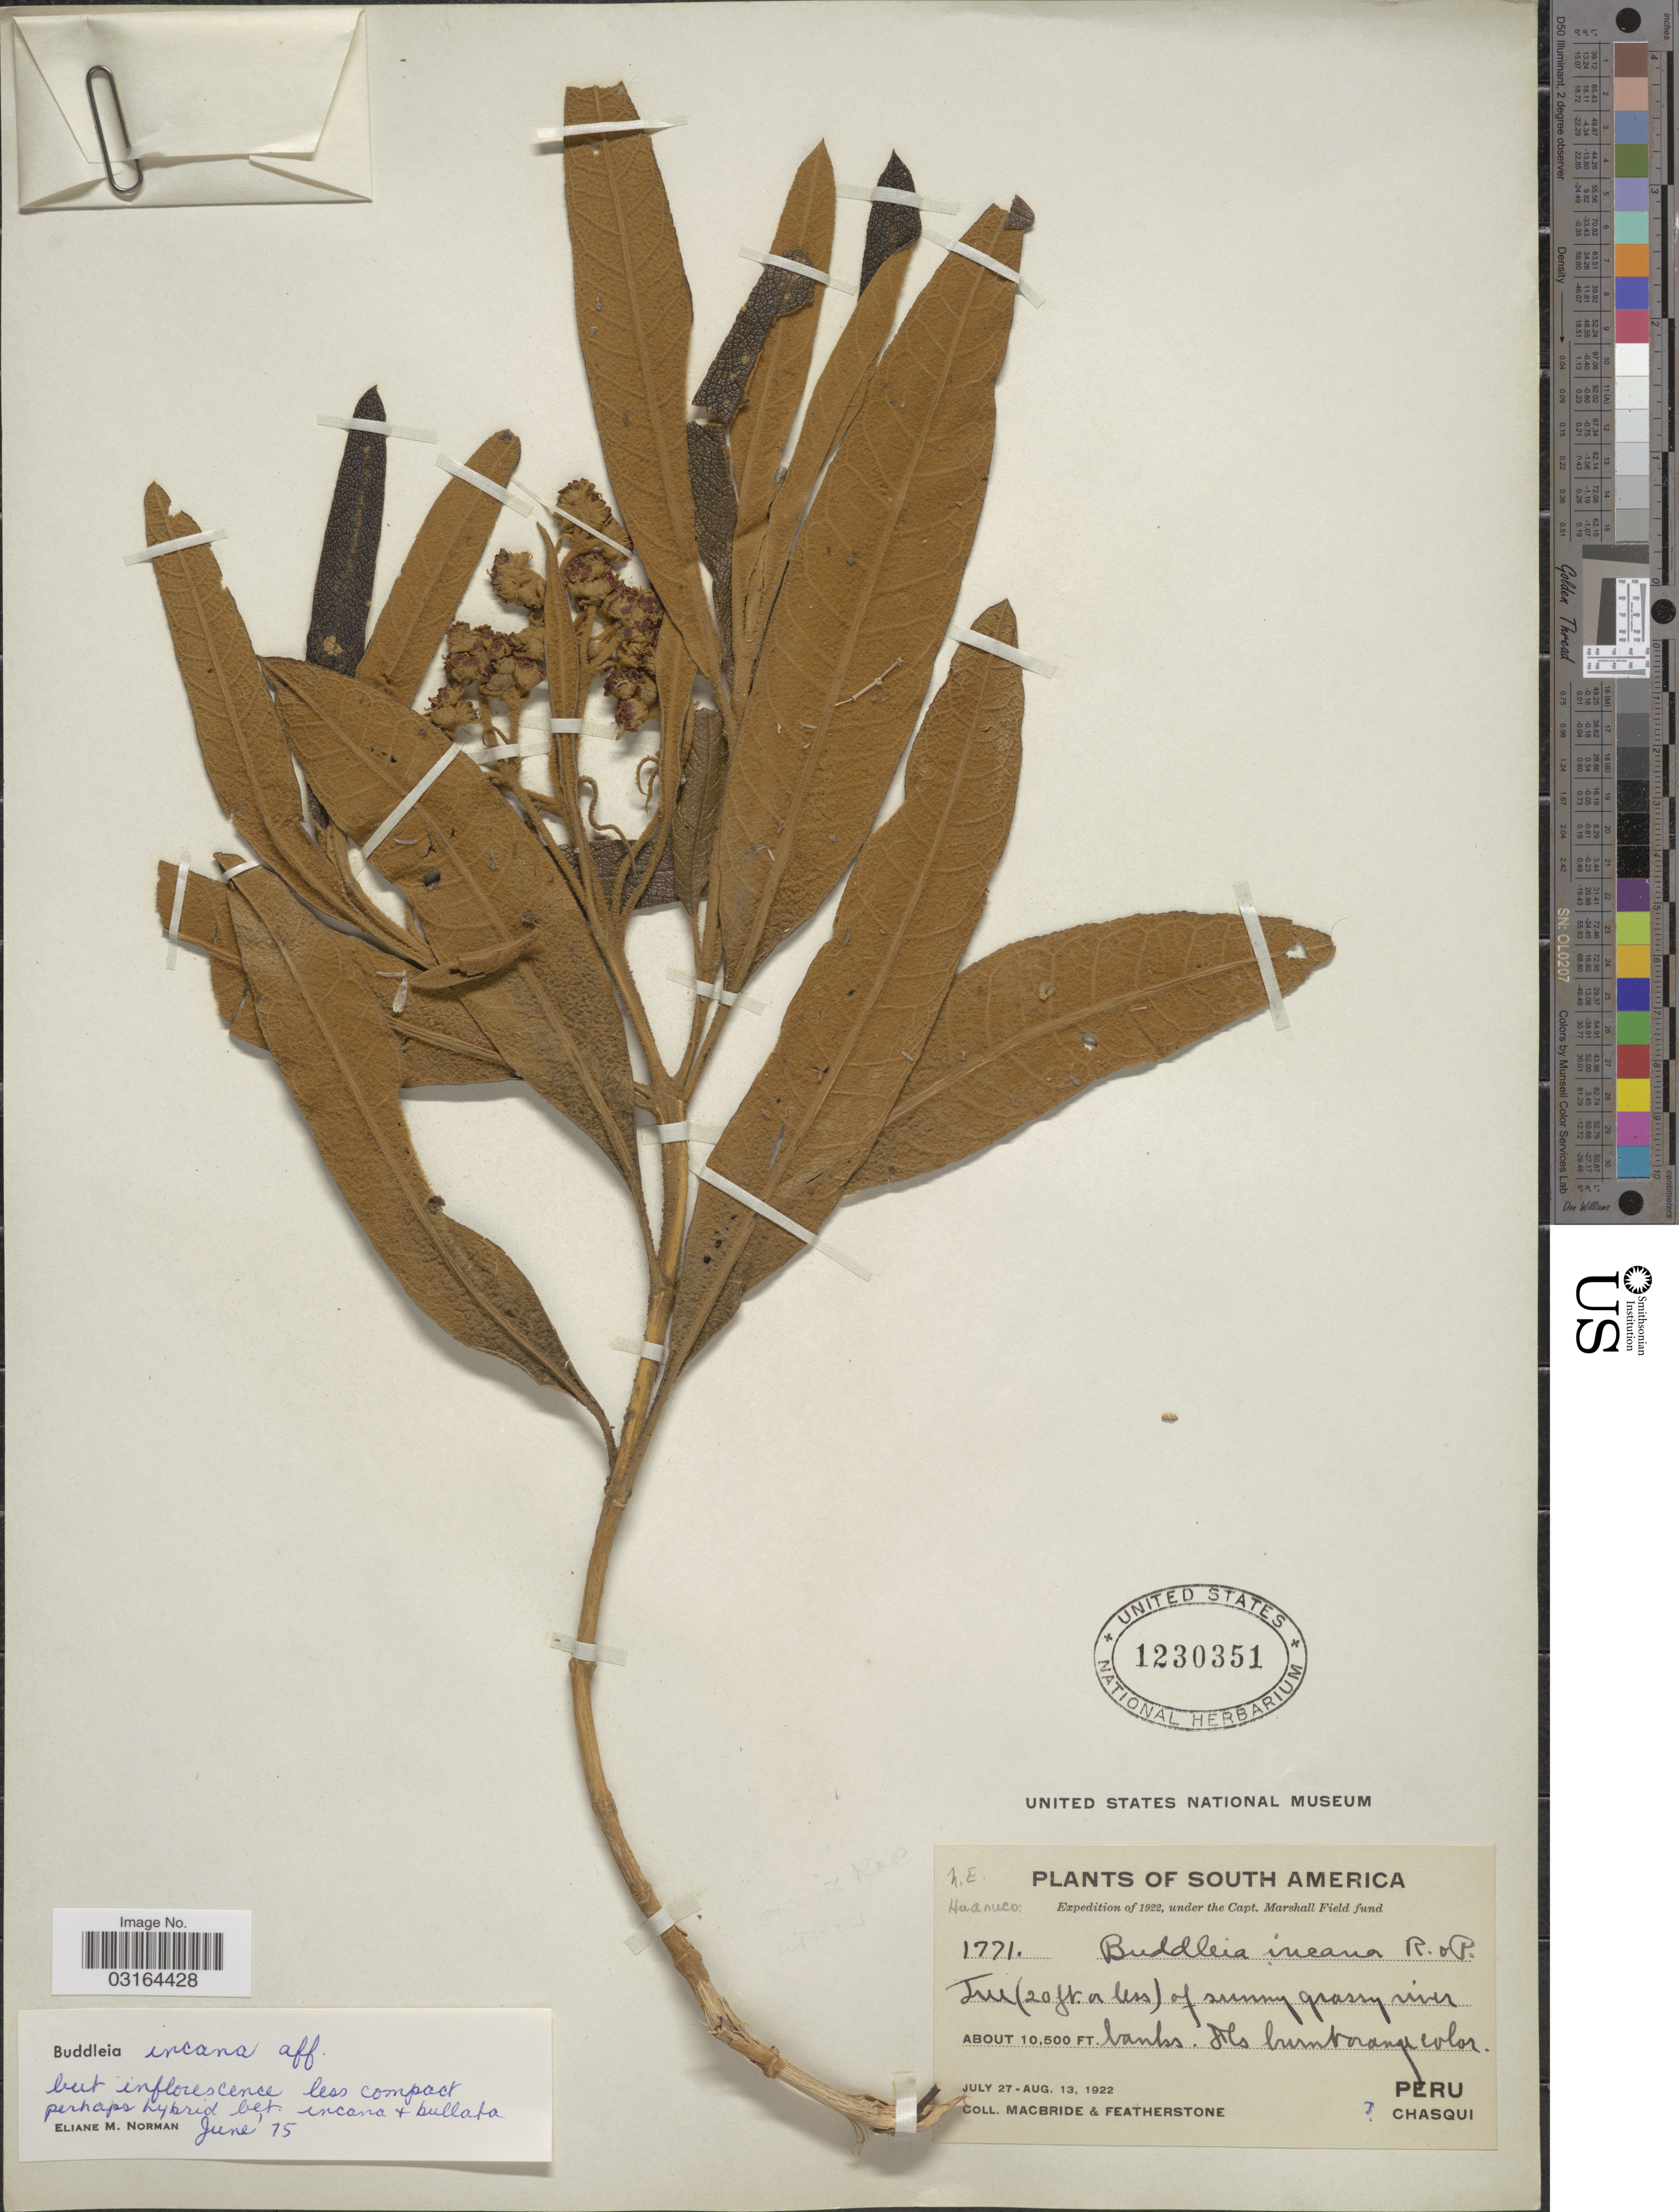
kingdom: Plantae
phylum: Tracheophyta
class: Magnoliopsida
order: Lamiales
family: Scrophulariaceae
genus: Buddleja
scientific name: Buddleja incana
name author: Ruiz & Pav.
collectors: Macbride, -- & -. Featherstone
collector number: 1771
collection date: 1922-07-27/1922-08-13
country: Peru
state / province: Huánuco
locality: N. E. Huanuco. Chasqui.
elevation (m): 3200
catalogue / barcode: US 1230351